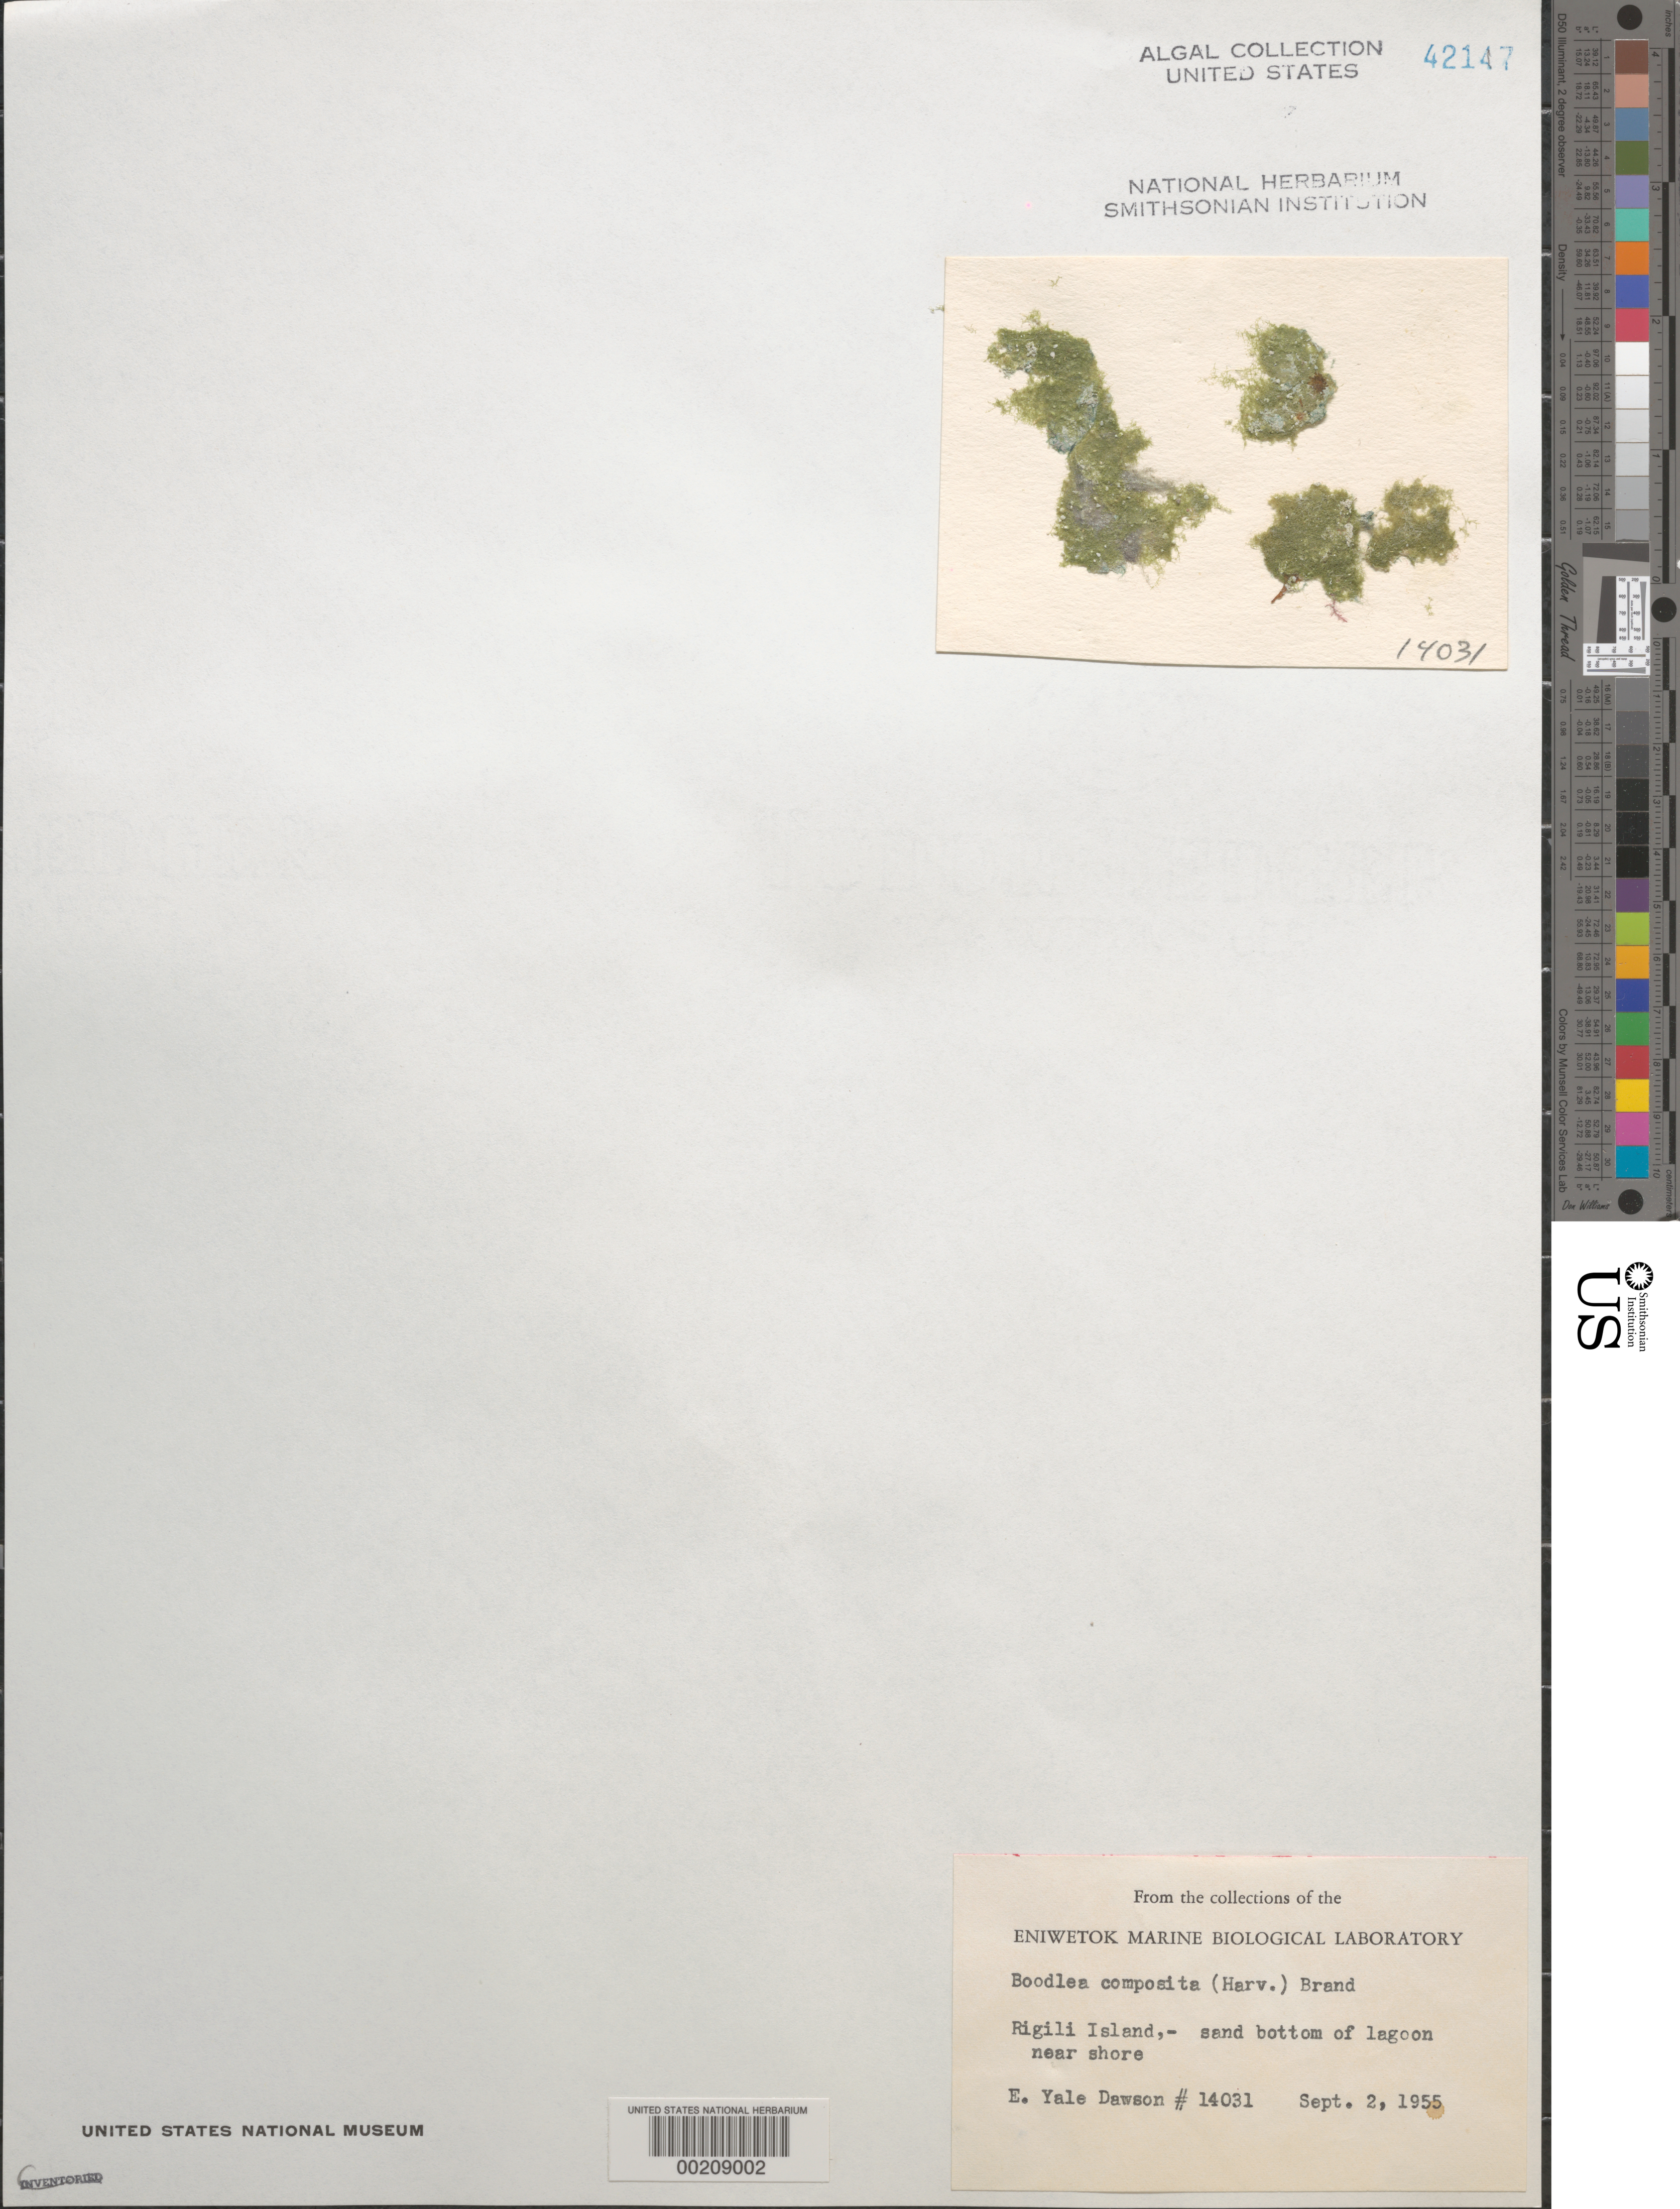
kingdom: Plantae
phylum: Chlorophyta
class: Ulvophyceae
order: Siphonocladales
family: Boodleaceae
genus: Boodlea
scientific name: Boodlea composita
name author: (Humb. & Humb.) Brand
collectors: E. Y. Dawson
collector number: EYD 14031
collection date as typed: September 2, 1955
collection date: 1955-09-02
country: Marshall Islands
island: Enewetak [Eniwetok] Atoll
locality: Rigili Island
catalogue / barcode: US 42147